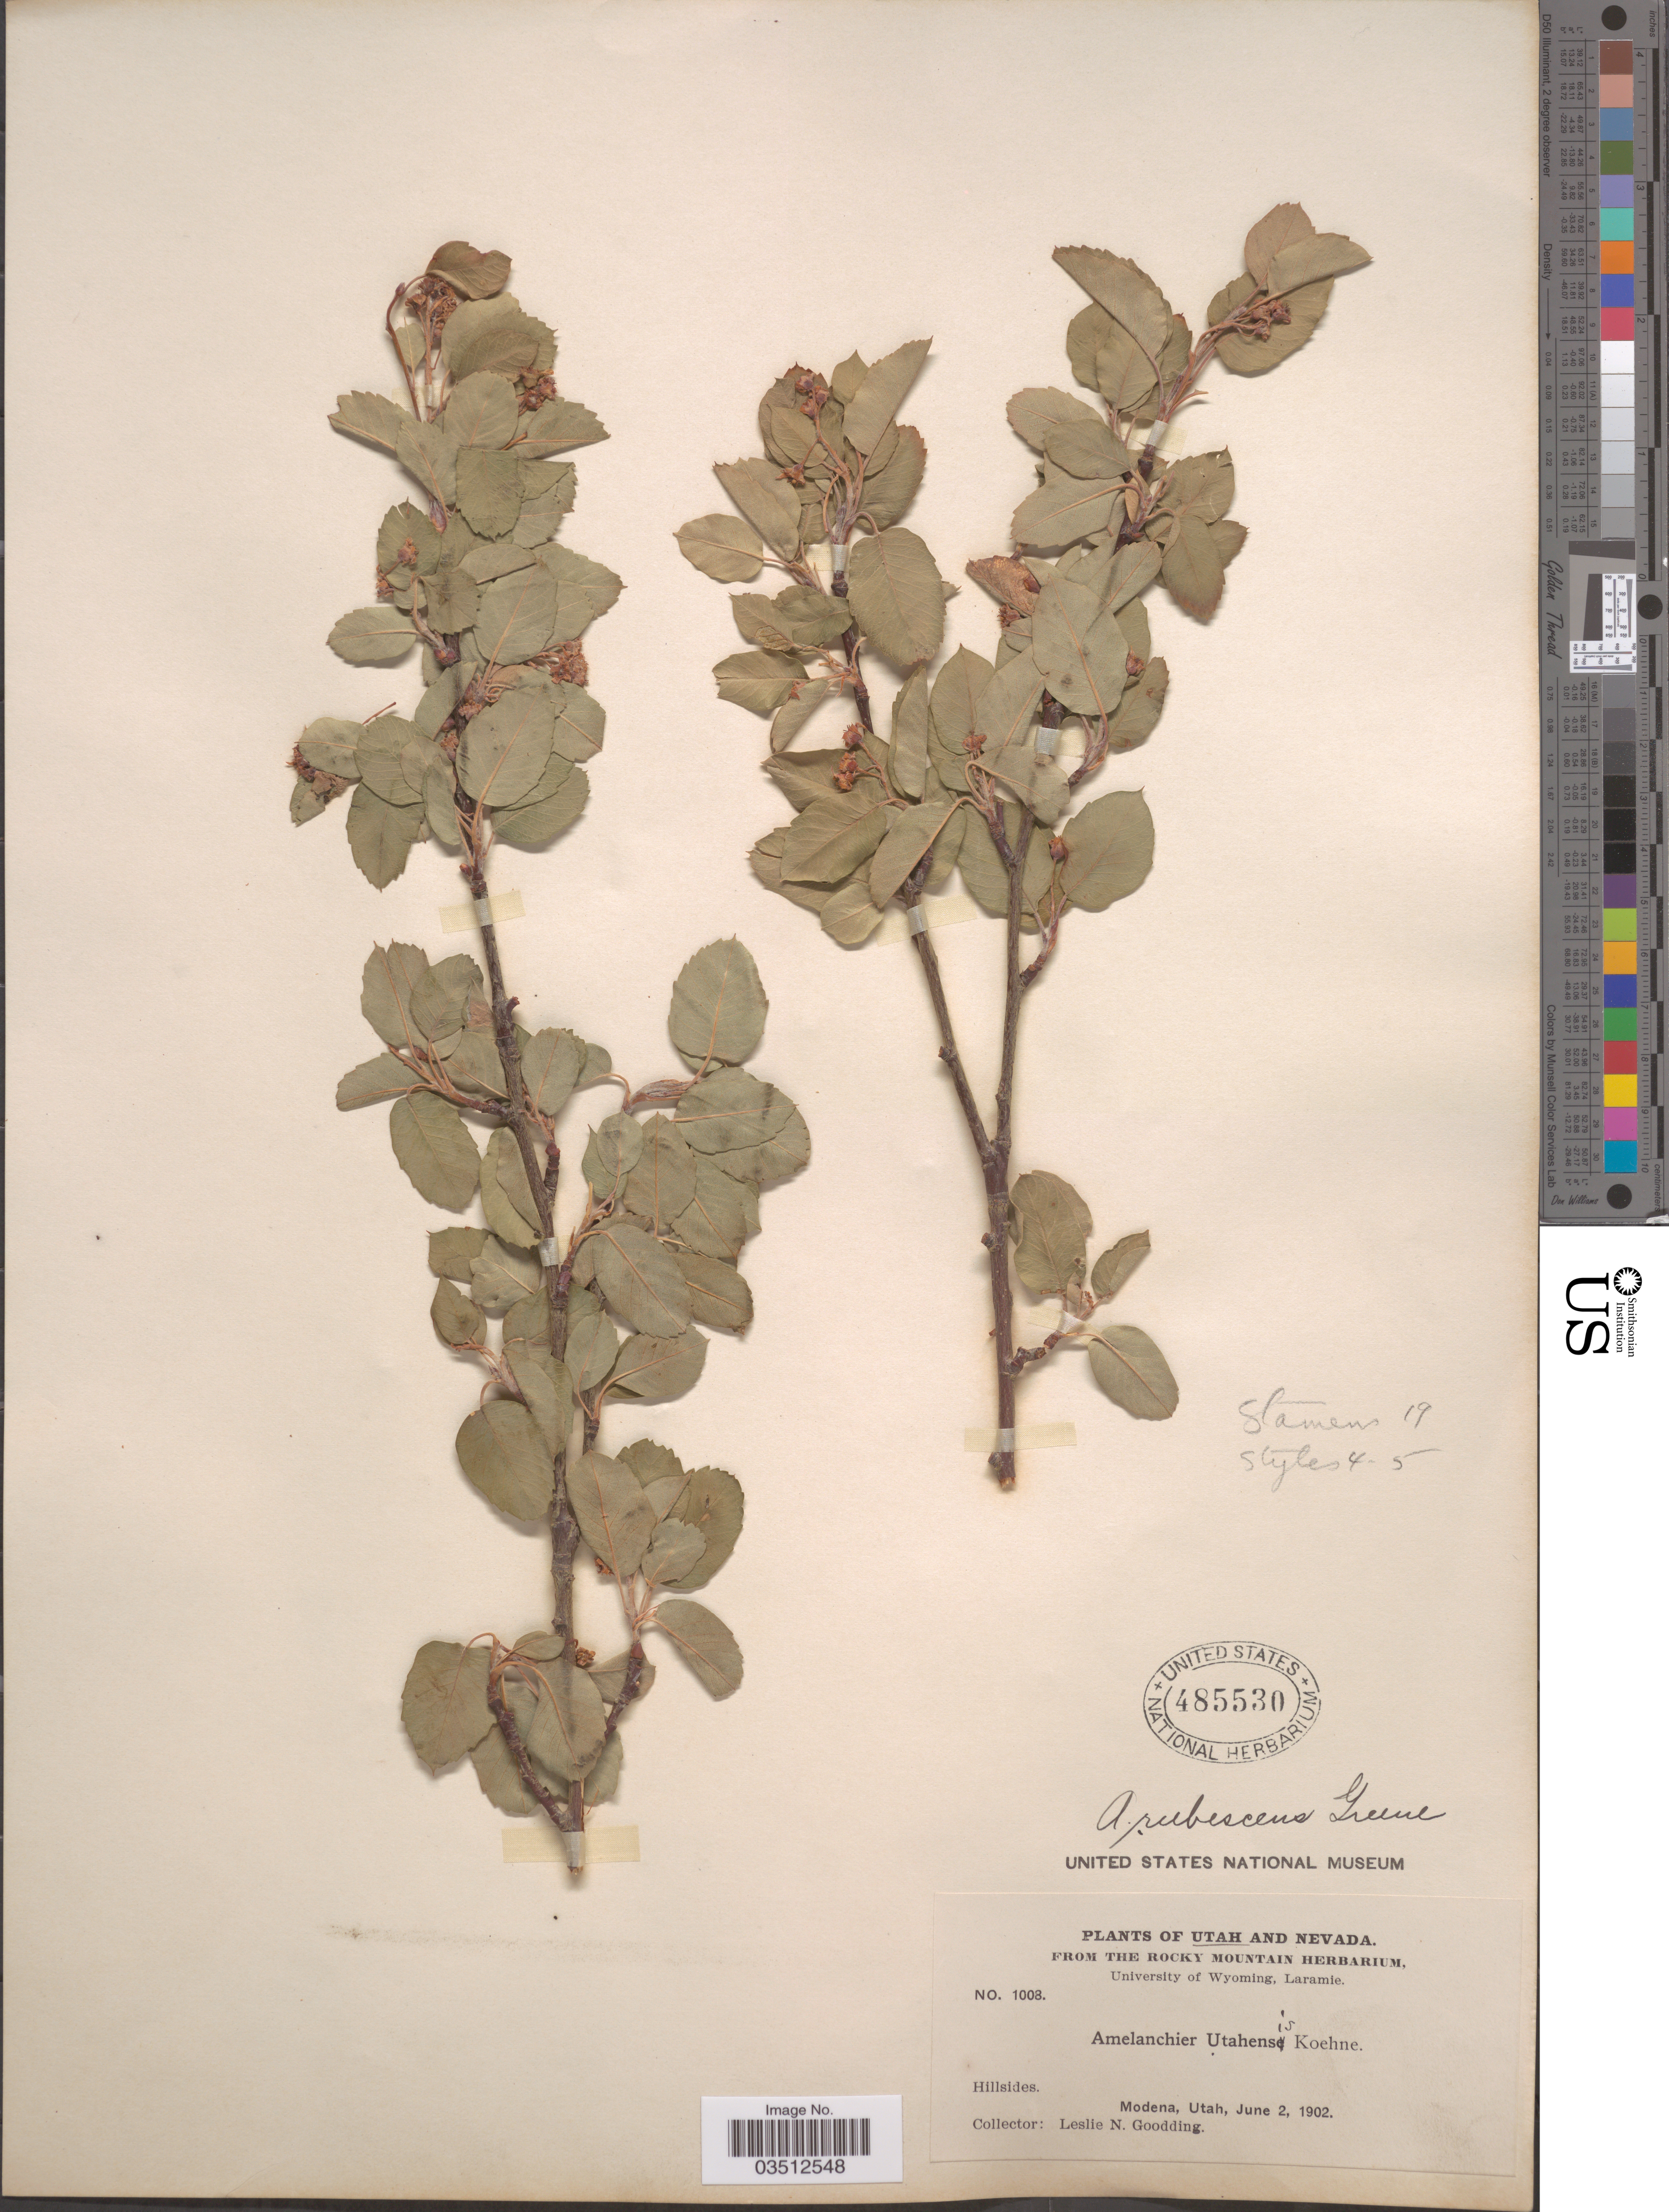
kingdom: Plantae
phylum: Tracheophyta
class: Magnoliopsida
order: Rosales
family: Rosaceae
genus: Amelanchier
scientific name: Amelanchier rubescens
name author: Greene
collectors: L. N. Goodding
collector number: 1008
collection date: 1902-06-02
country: United States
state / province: Utah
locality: Hillsides. Modena.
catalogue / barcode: US 485530